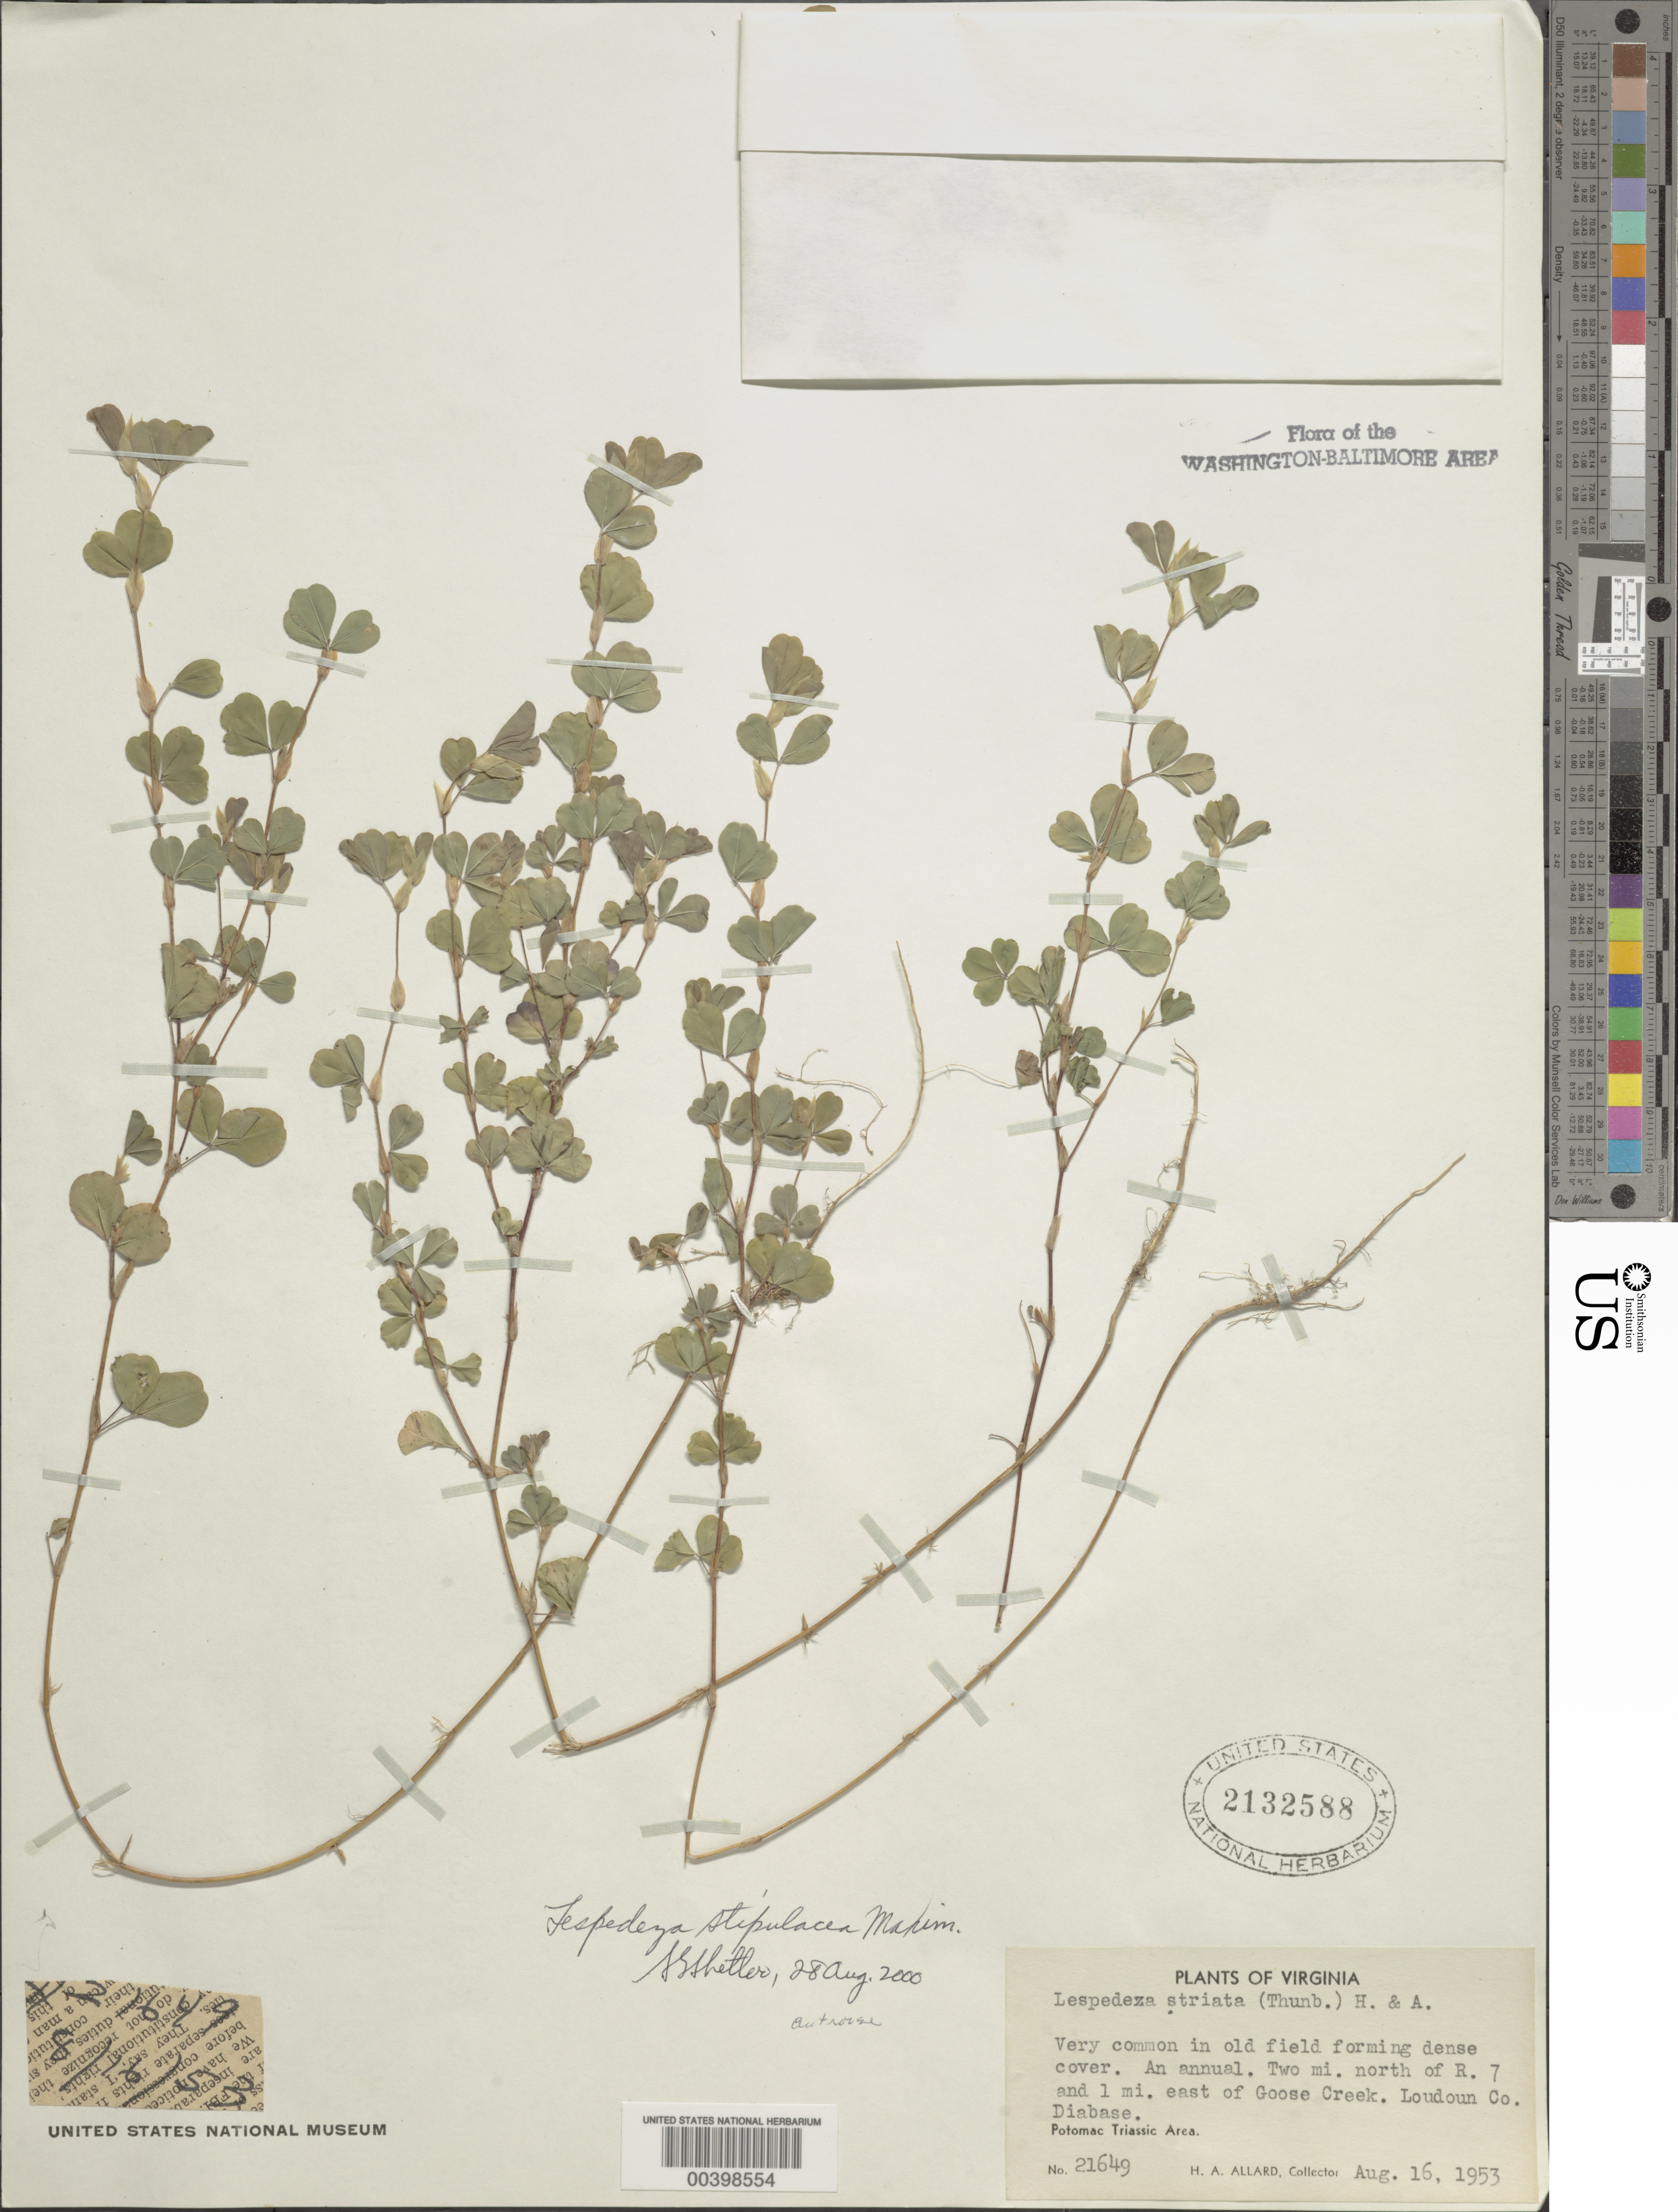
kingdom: Plantae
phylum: Tracheophyta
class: Magnoliopsida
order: Fabales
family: Fabaceae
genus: Kummerowia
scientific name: Kummerowia stipulacea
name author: (Maxim.) Makino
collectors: H. A. Allard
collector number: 21649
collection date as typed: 16 Aug 1953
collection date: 1953-08-16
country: United States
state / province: Virginia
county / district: Loudoun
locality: North of Route 7, east of Goose Creek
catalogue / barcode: US 2132588